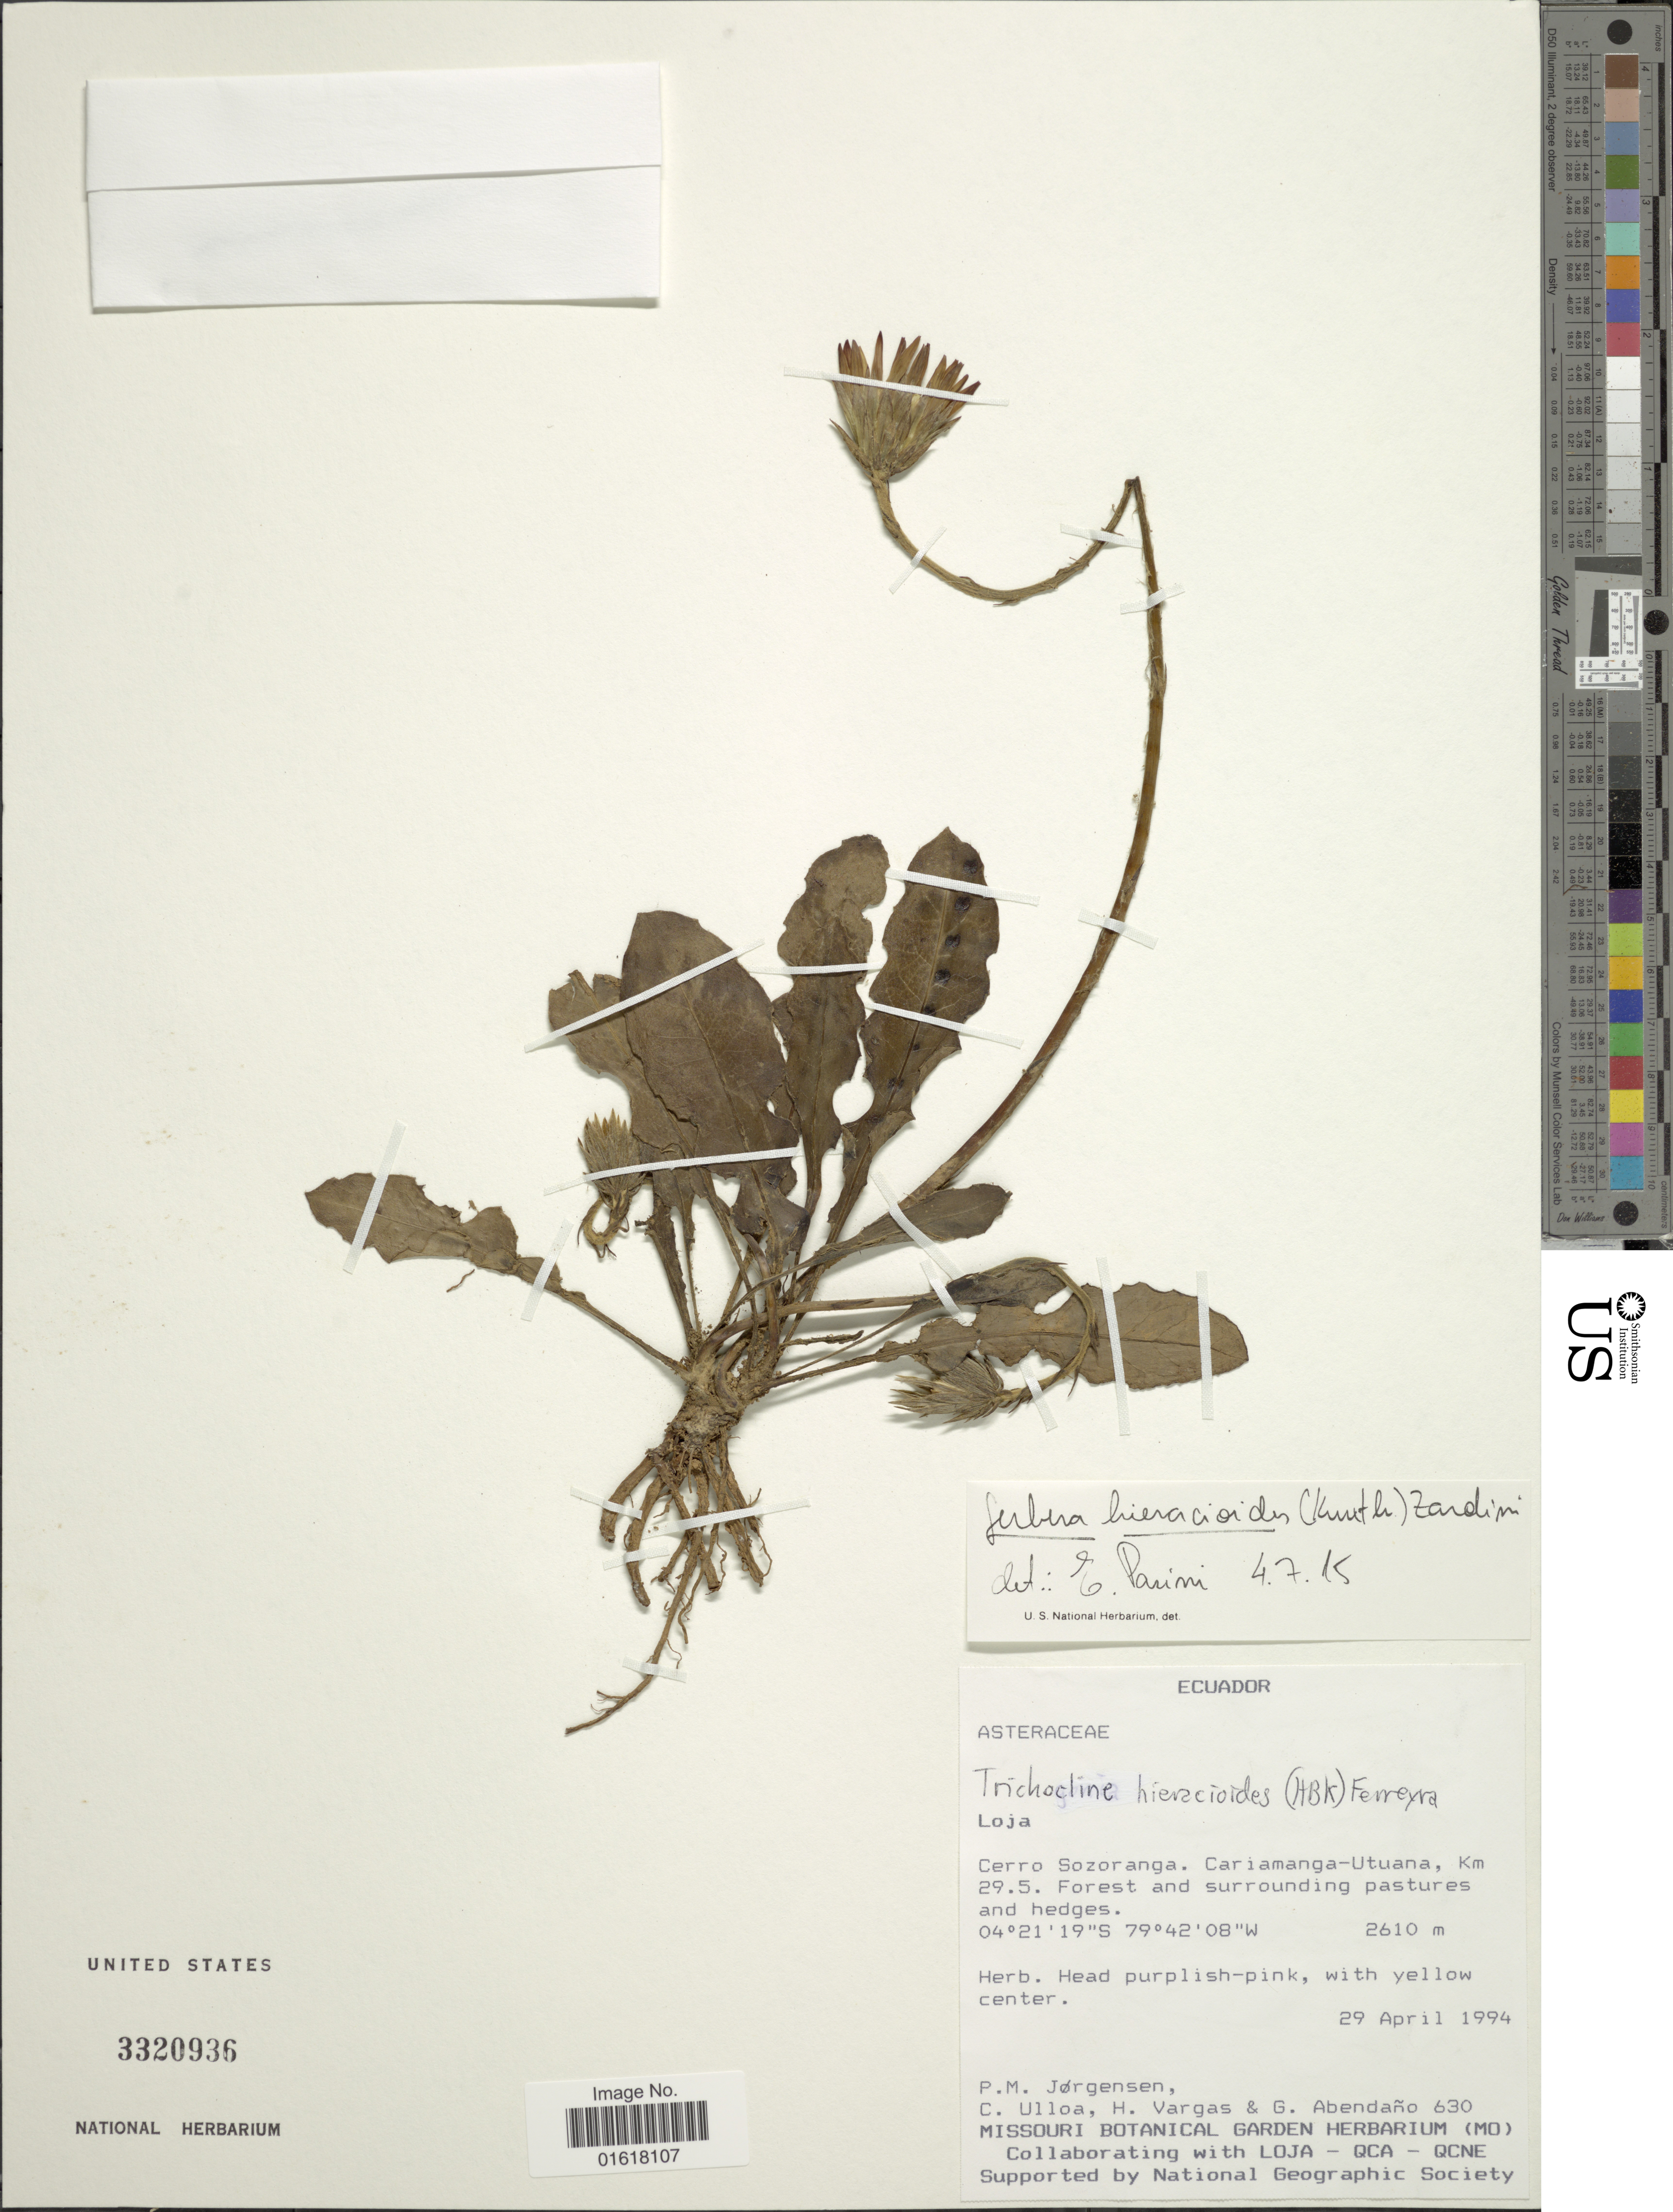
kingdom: Plantae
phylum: Tracheophyta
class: Magnoliopsida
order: Asterales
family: Asteraceae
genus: Trichocline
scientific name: Trichocline hieracioides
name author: (Kunth) Ferreyra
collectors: P. M. Jørgensen, C. Ulloa, H. Vargas & G. Abendaño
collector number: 630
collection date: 1994-04-29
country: Ecuador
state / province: Loja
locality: Cerro Sozoranga. Cariamanga-Utuana, Km 29.5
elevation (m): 2610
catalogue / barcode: US 3320936